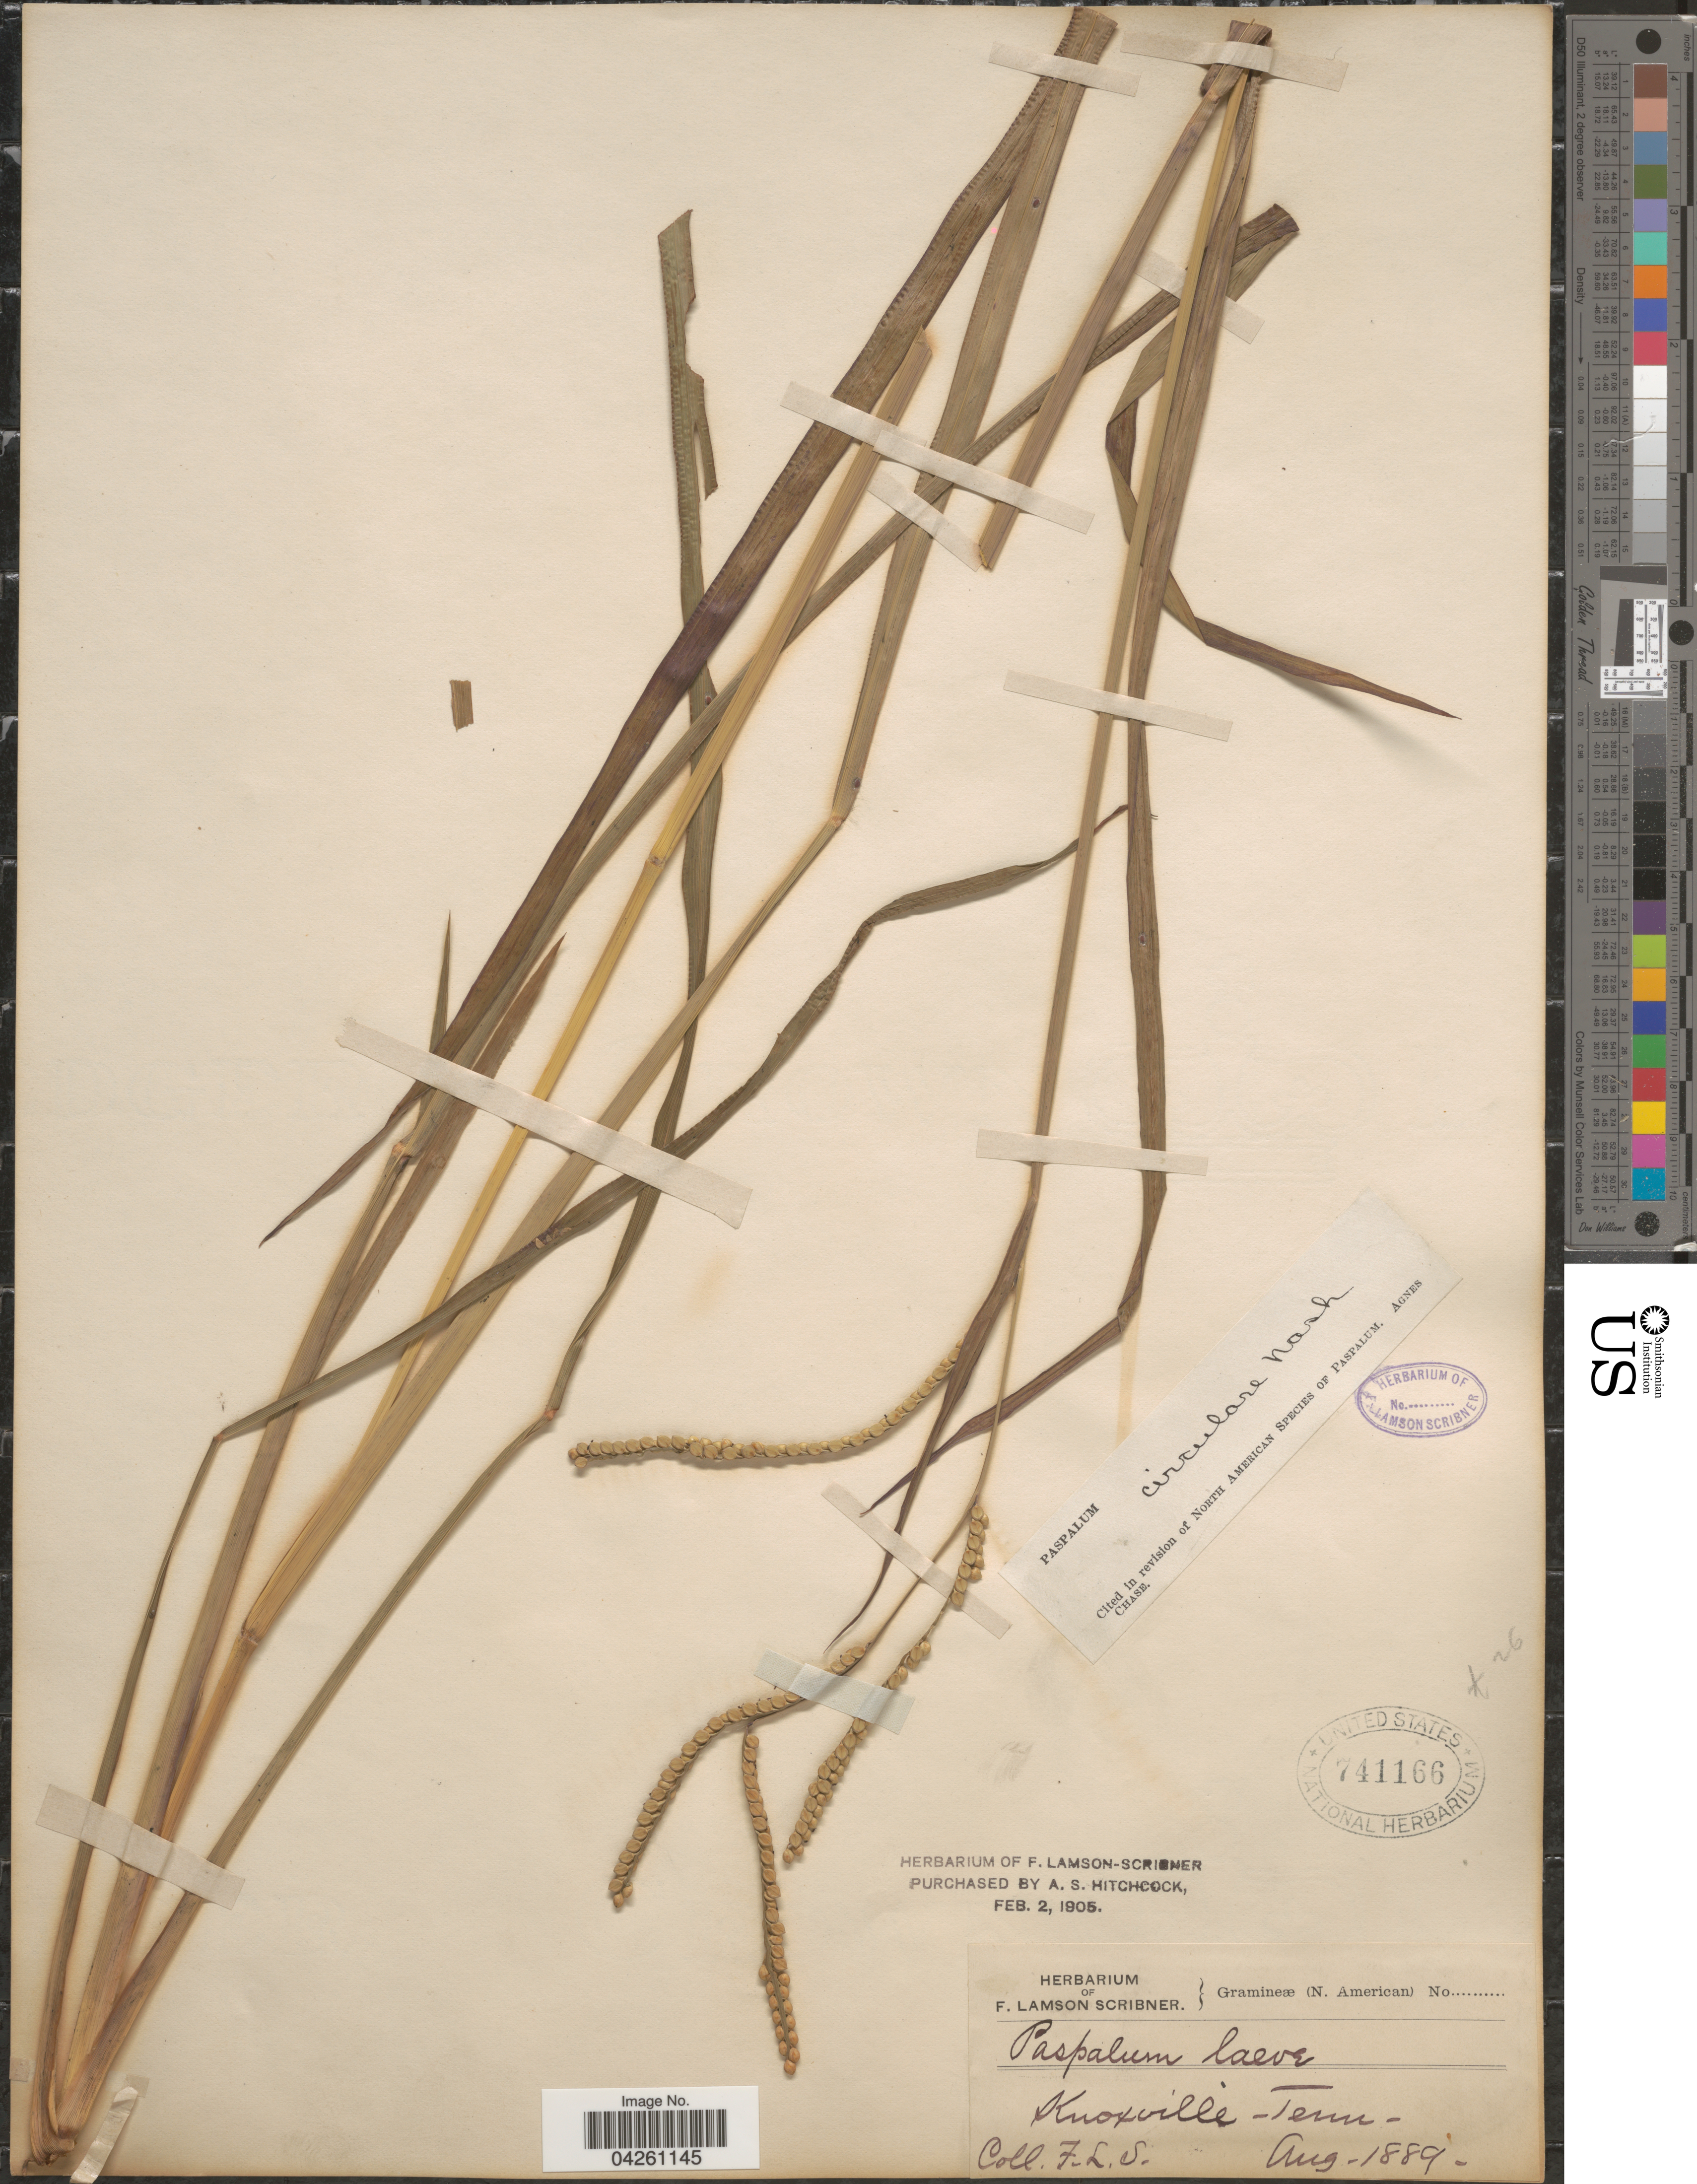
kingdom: Plantae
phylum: Tracheophyta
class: Liliopsida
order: Poales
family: Poaceae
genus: Paspalum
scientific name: Paspalum circulare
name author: Nash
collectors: F. Lamson-Scribner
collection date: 1889-08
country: United States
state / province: Tennessee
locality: Knoxville.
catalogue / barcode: US 741166